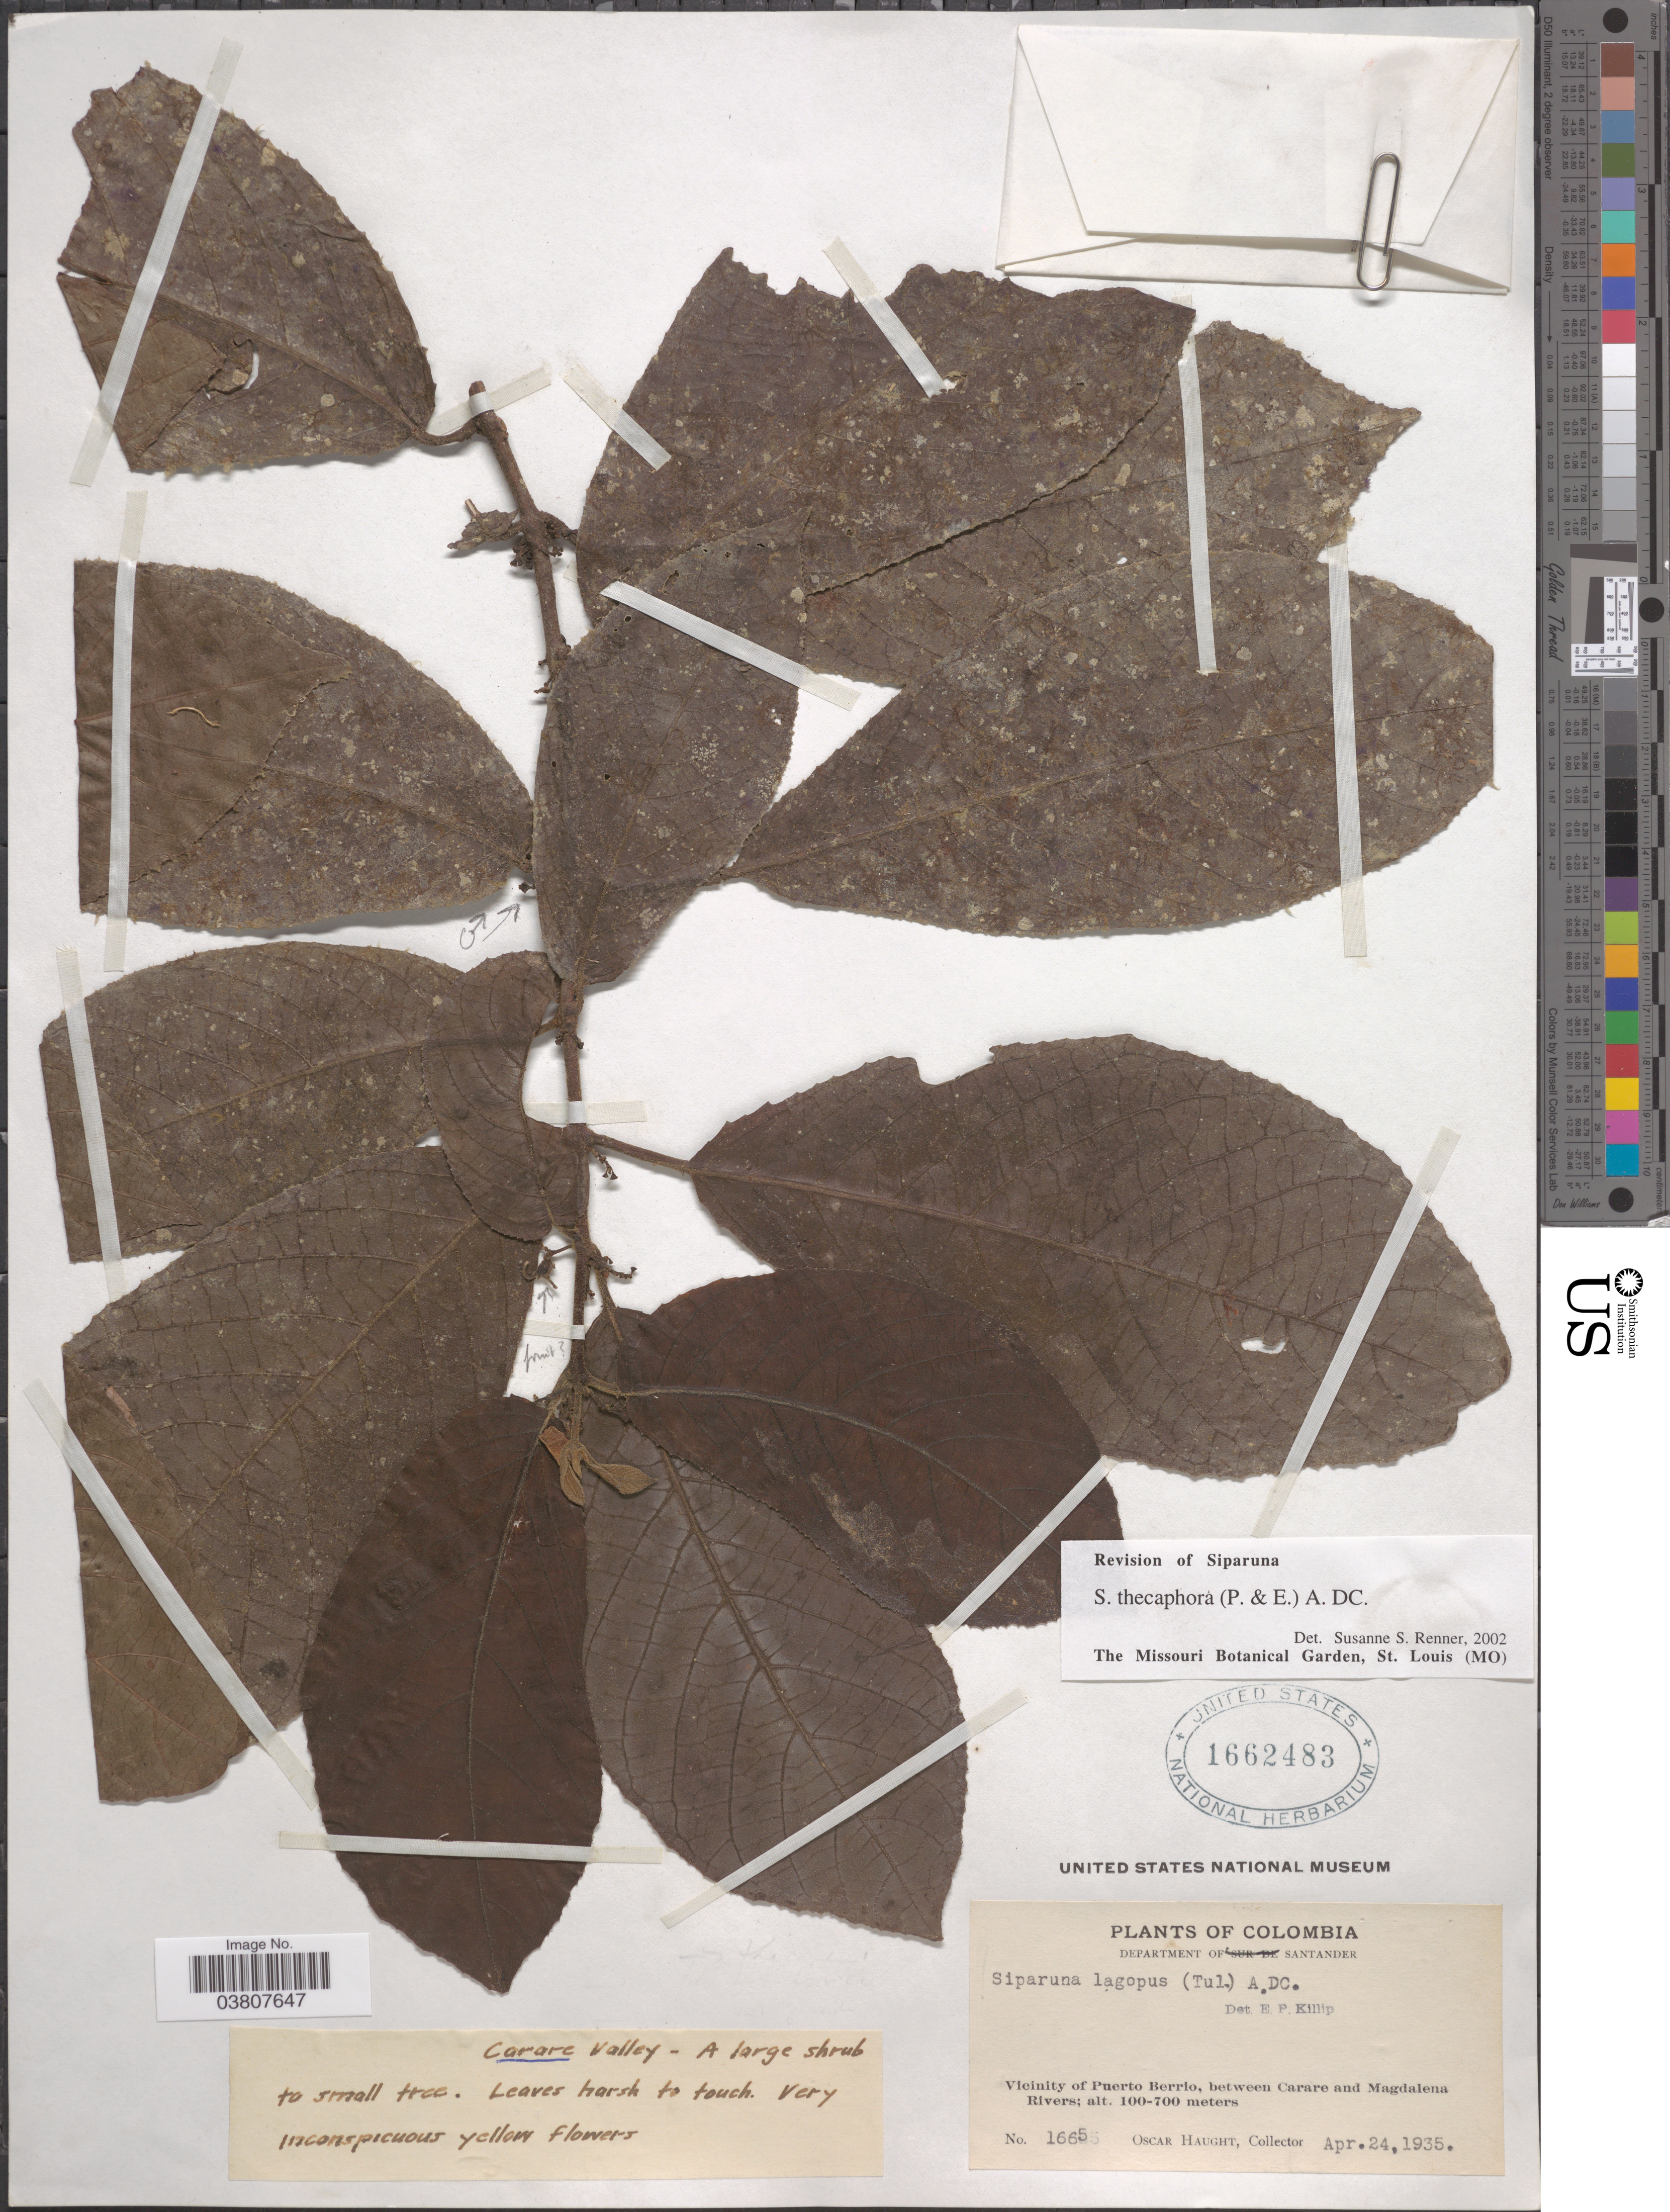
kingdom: Plantae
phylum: Tracheophyta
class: Magnoliopsida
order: Laurales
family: Siparunaceae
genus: Siparuna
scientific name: Siparuna thecaphora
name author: (Poepp. & Endl.) A. DC.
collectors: O. L. Haught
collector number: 1665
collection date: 1935-04-24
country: Colombia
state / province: Santander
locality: Carare Valley. Department of Santander. Vicinity of Puerto Berrio, between Carare and Magdalena Rivers.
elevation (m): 100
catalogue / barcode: US 1662483